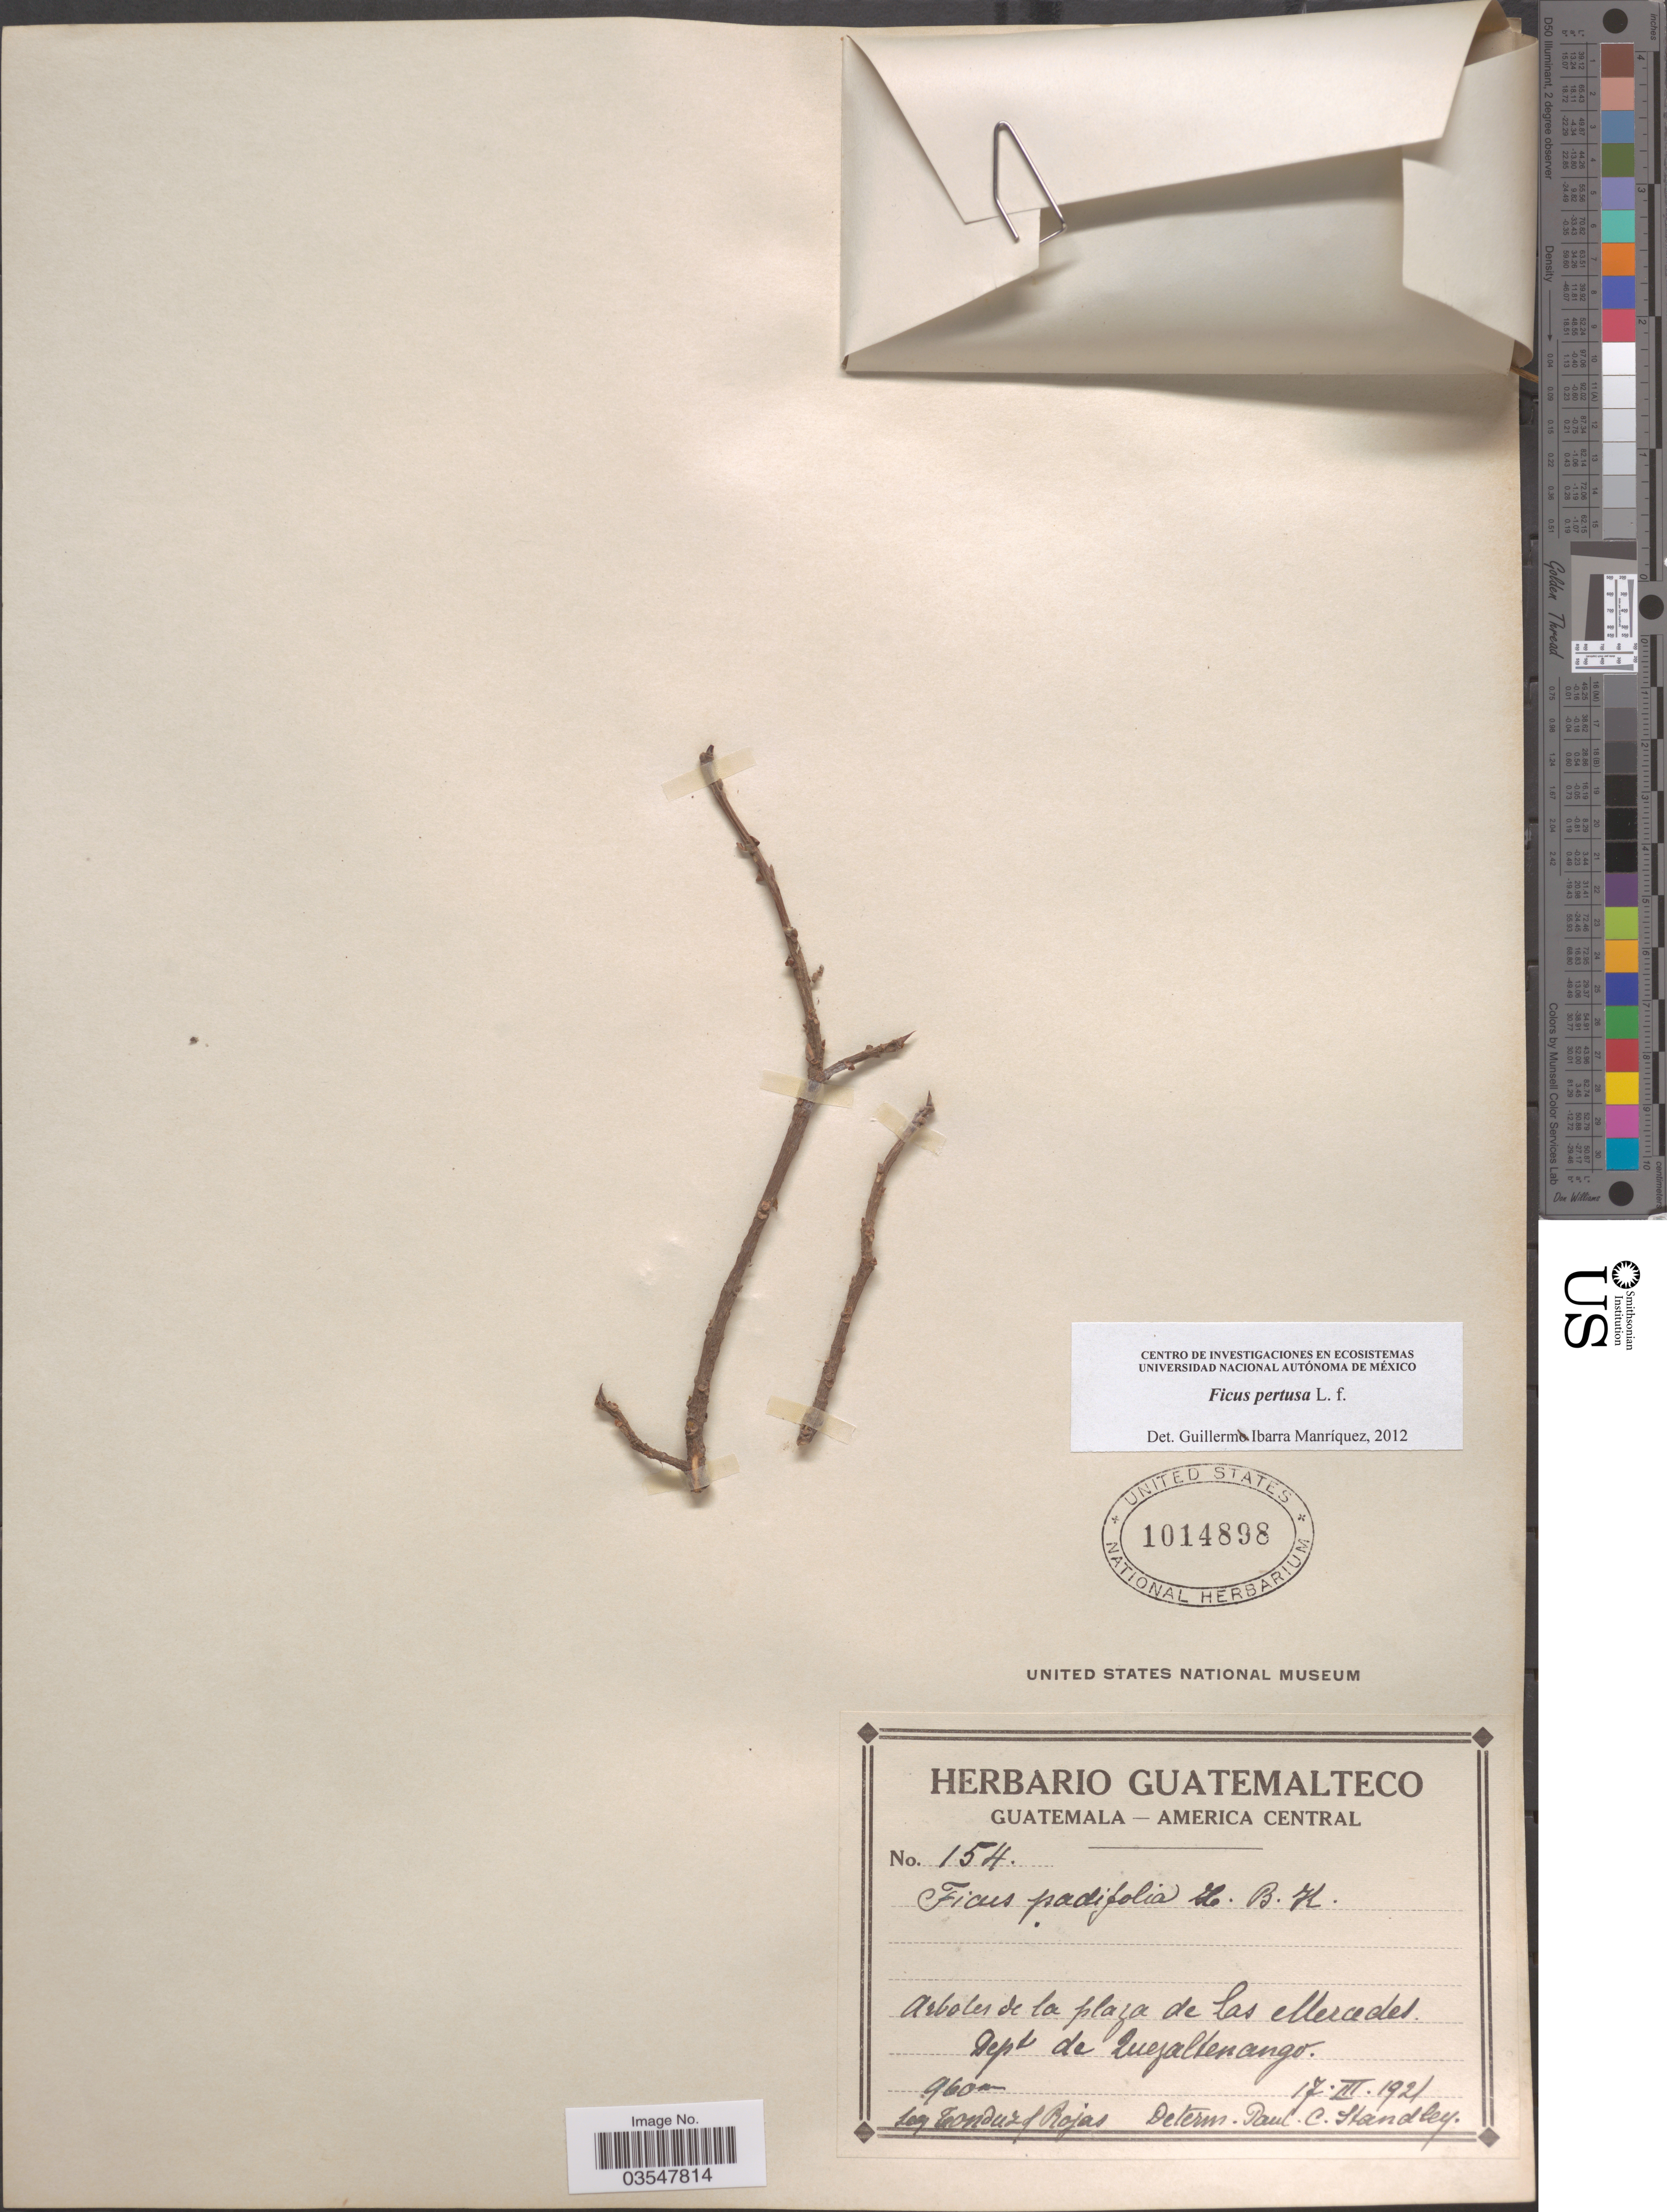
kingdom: Plantae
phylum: Tracheophyta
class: Magnoliopsida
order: Rosales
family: Moraceae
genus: Ficus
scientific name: Ficus pertusa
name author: L. f.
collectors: Tonduz & Rojas, --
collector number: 154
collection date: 1921-03-17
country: Guatemala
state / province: Quetzaltenango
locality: Arboles de la playa de las Mercedes, Dept de Quezaltenango.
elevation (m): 960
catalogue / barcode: US 1014898